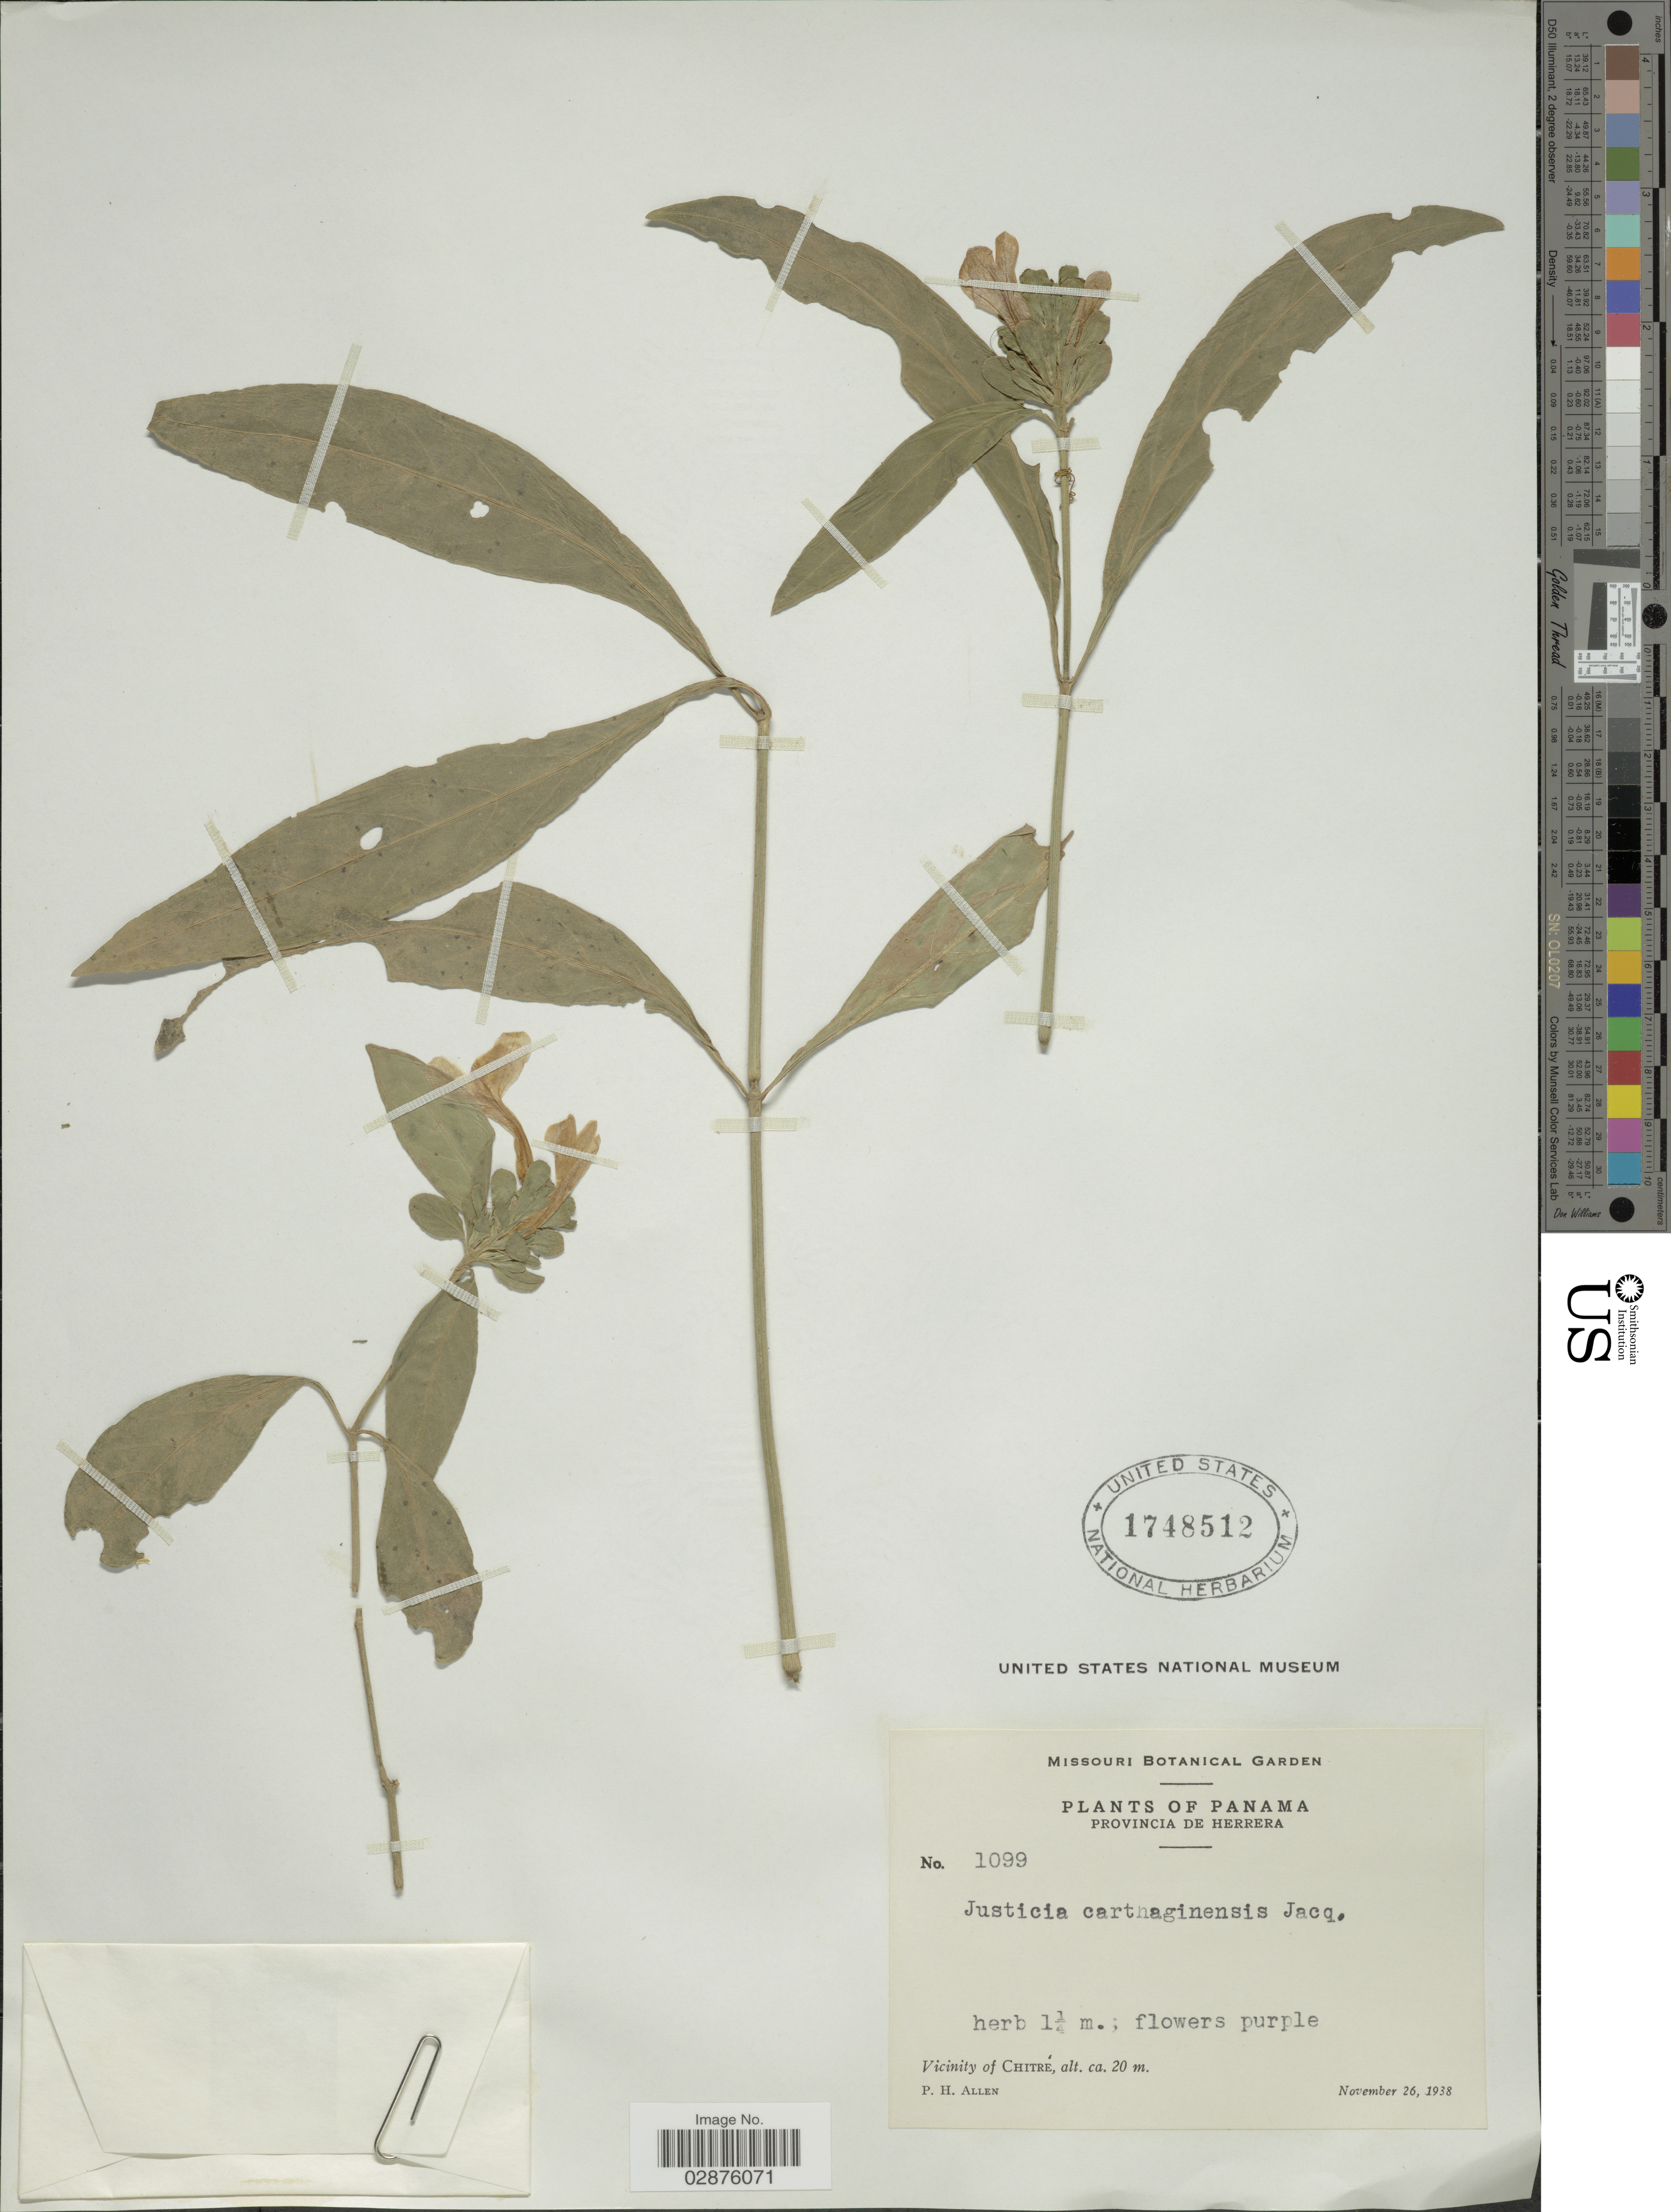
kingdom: Plantae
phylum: Tracheophyta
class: Magnoliopsida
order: Lamiales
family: Acanthaceae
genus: Justicia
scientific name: Justicia carthaginensis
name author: Jacq.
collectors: P. H. Allen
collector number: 1099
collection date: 1938-11-26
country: Panama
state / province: Herrera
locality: Provincia de Herrera, Vicinity of Chitre.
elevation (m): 20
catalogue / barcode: US 1748512